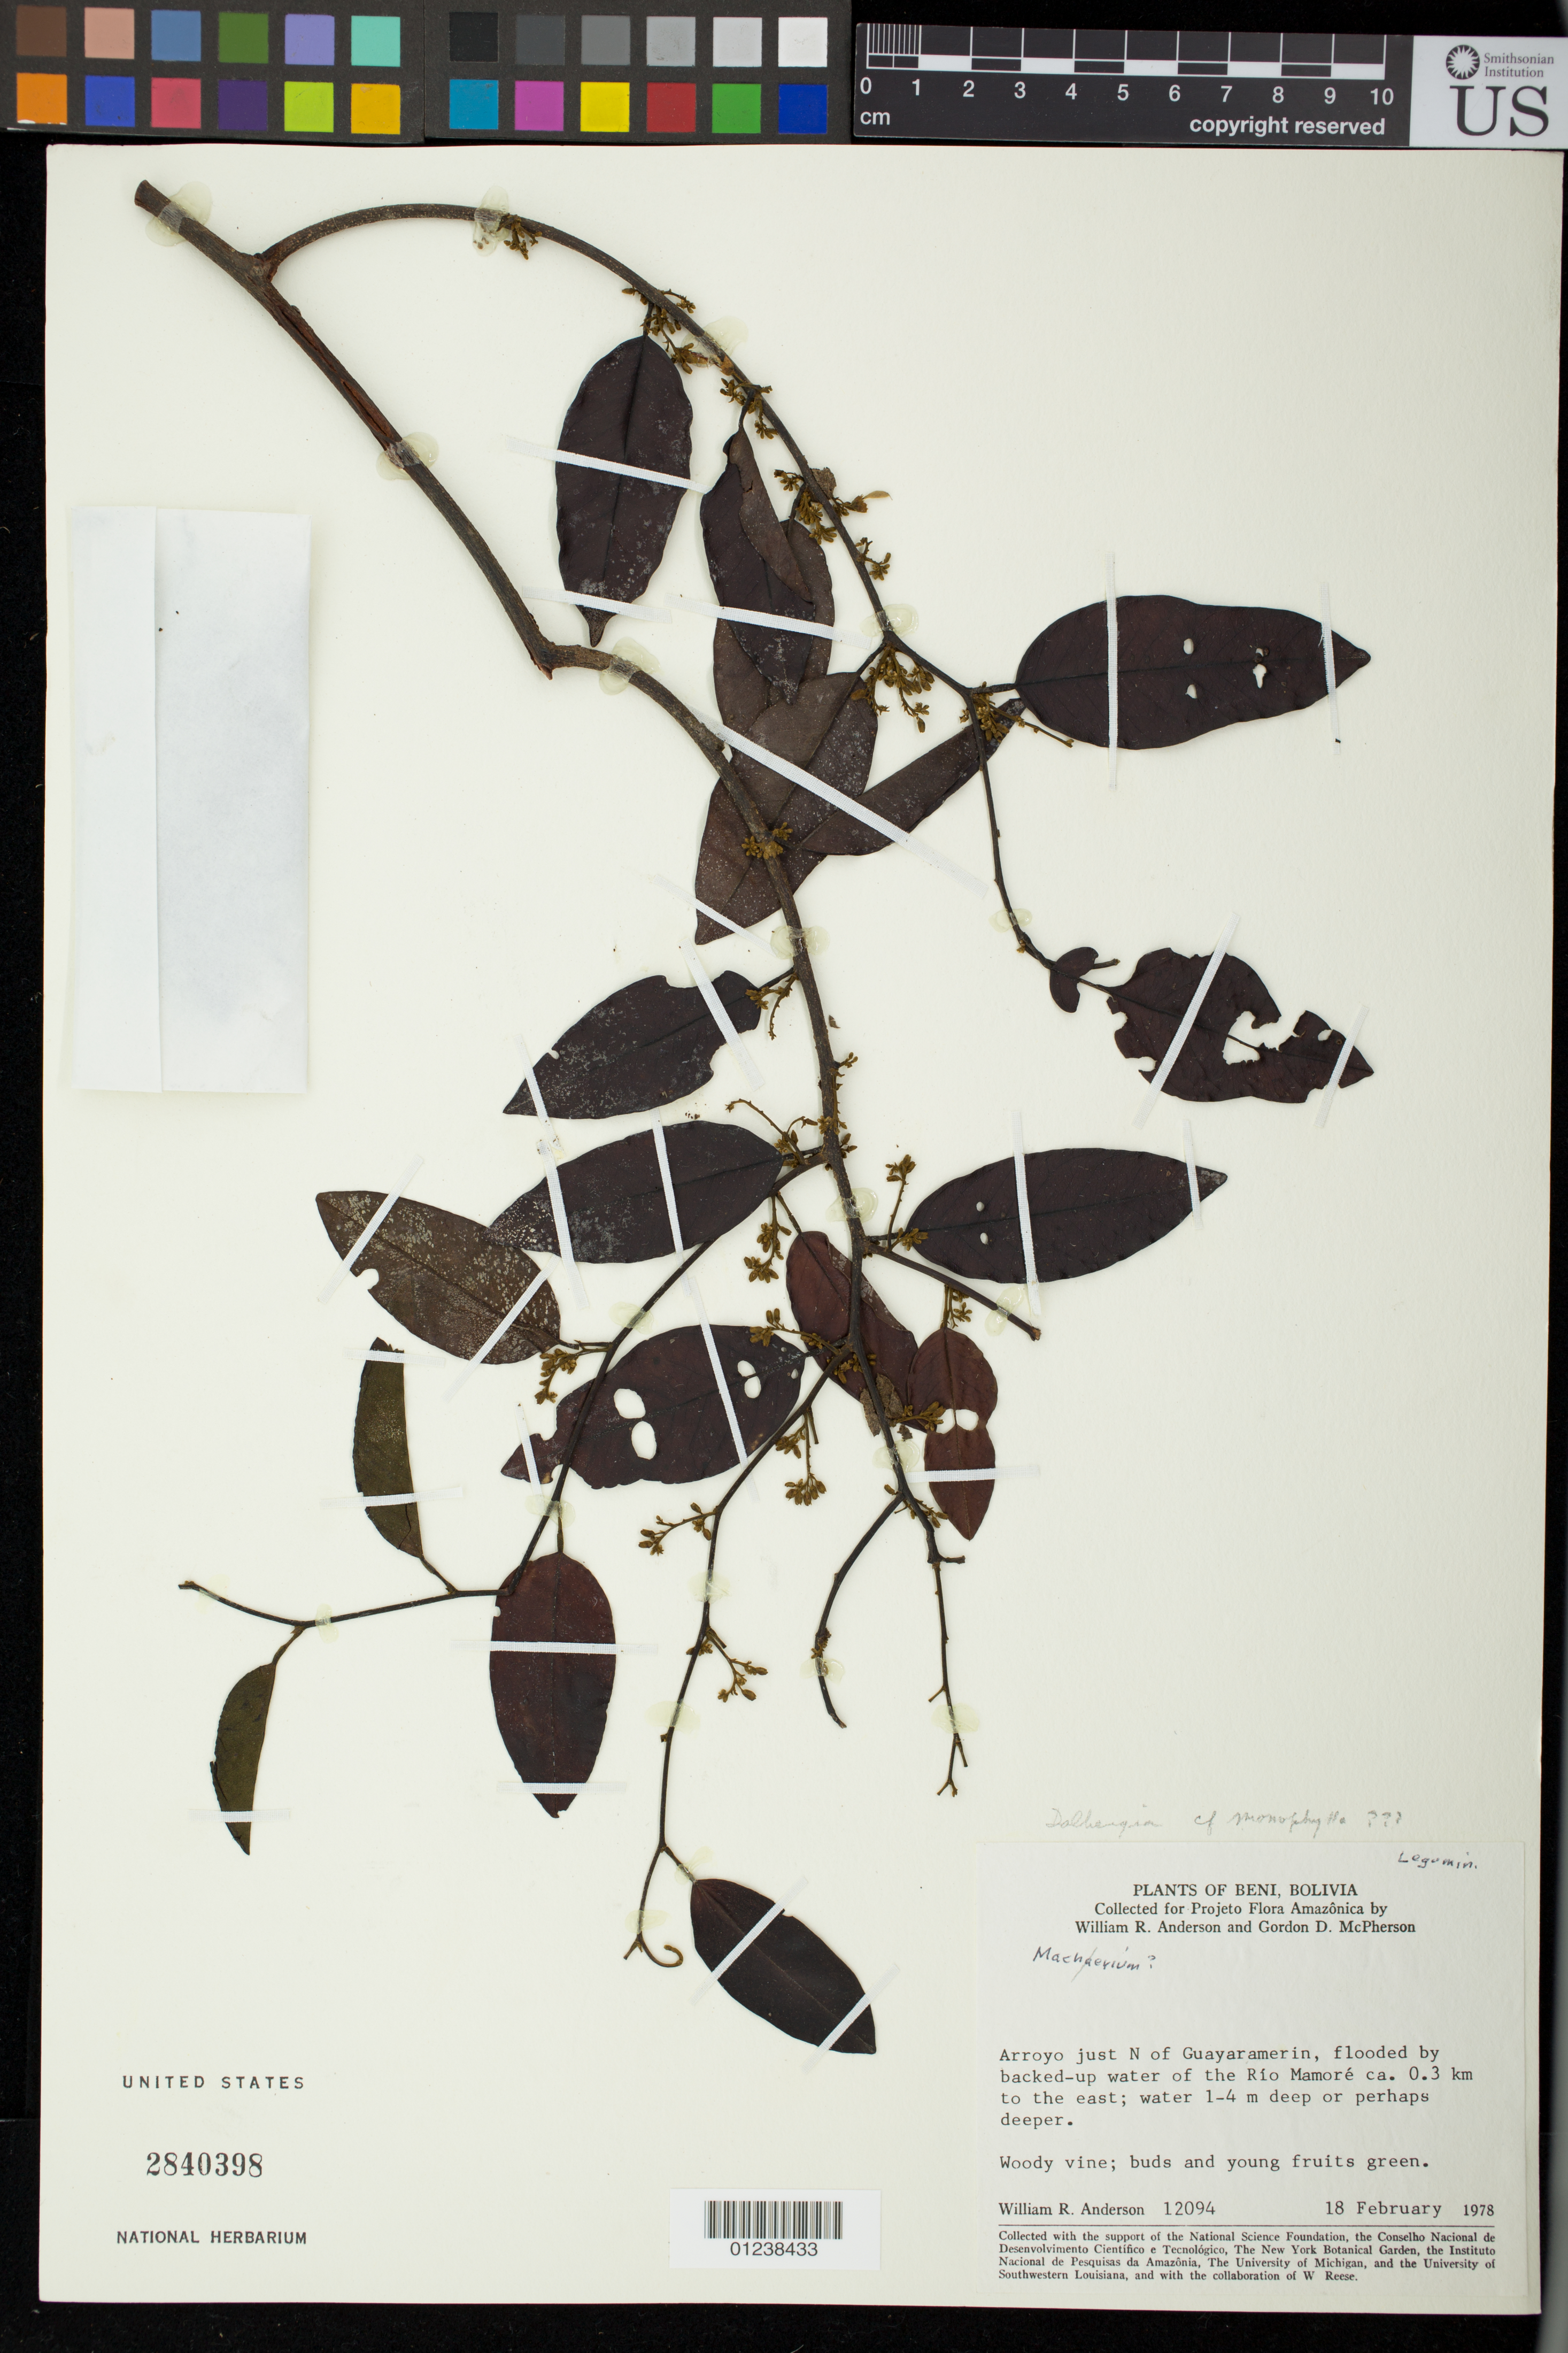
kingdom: Plantae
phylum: Tracheophyta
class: Magnoliopsida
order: Fabales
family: Fabaceae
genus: Dalbergia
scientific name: Dalbergia monophylla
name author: G.A. Black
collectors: W. R. Anderson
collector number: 12094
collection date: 1978-02-18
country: Bolivia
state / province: Beni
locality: Arroyo just N of Guayaramerin, flodded by backed-up water of the Rio Mamore, ca. 0.3km to the east; water 1-4m deep or perhaps deeper.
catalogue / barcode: US 2840398